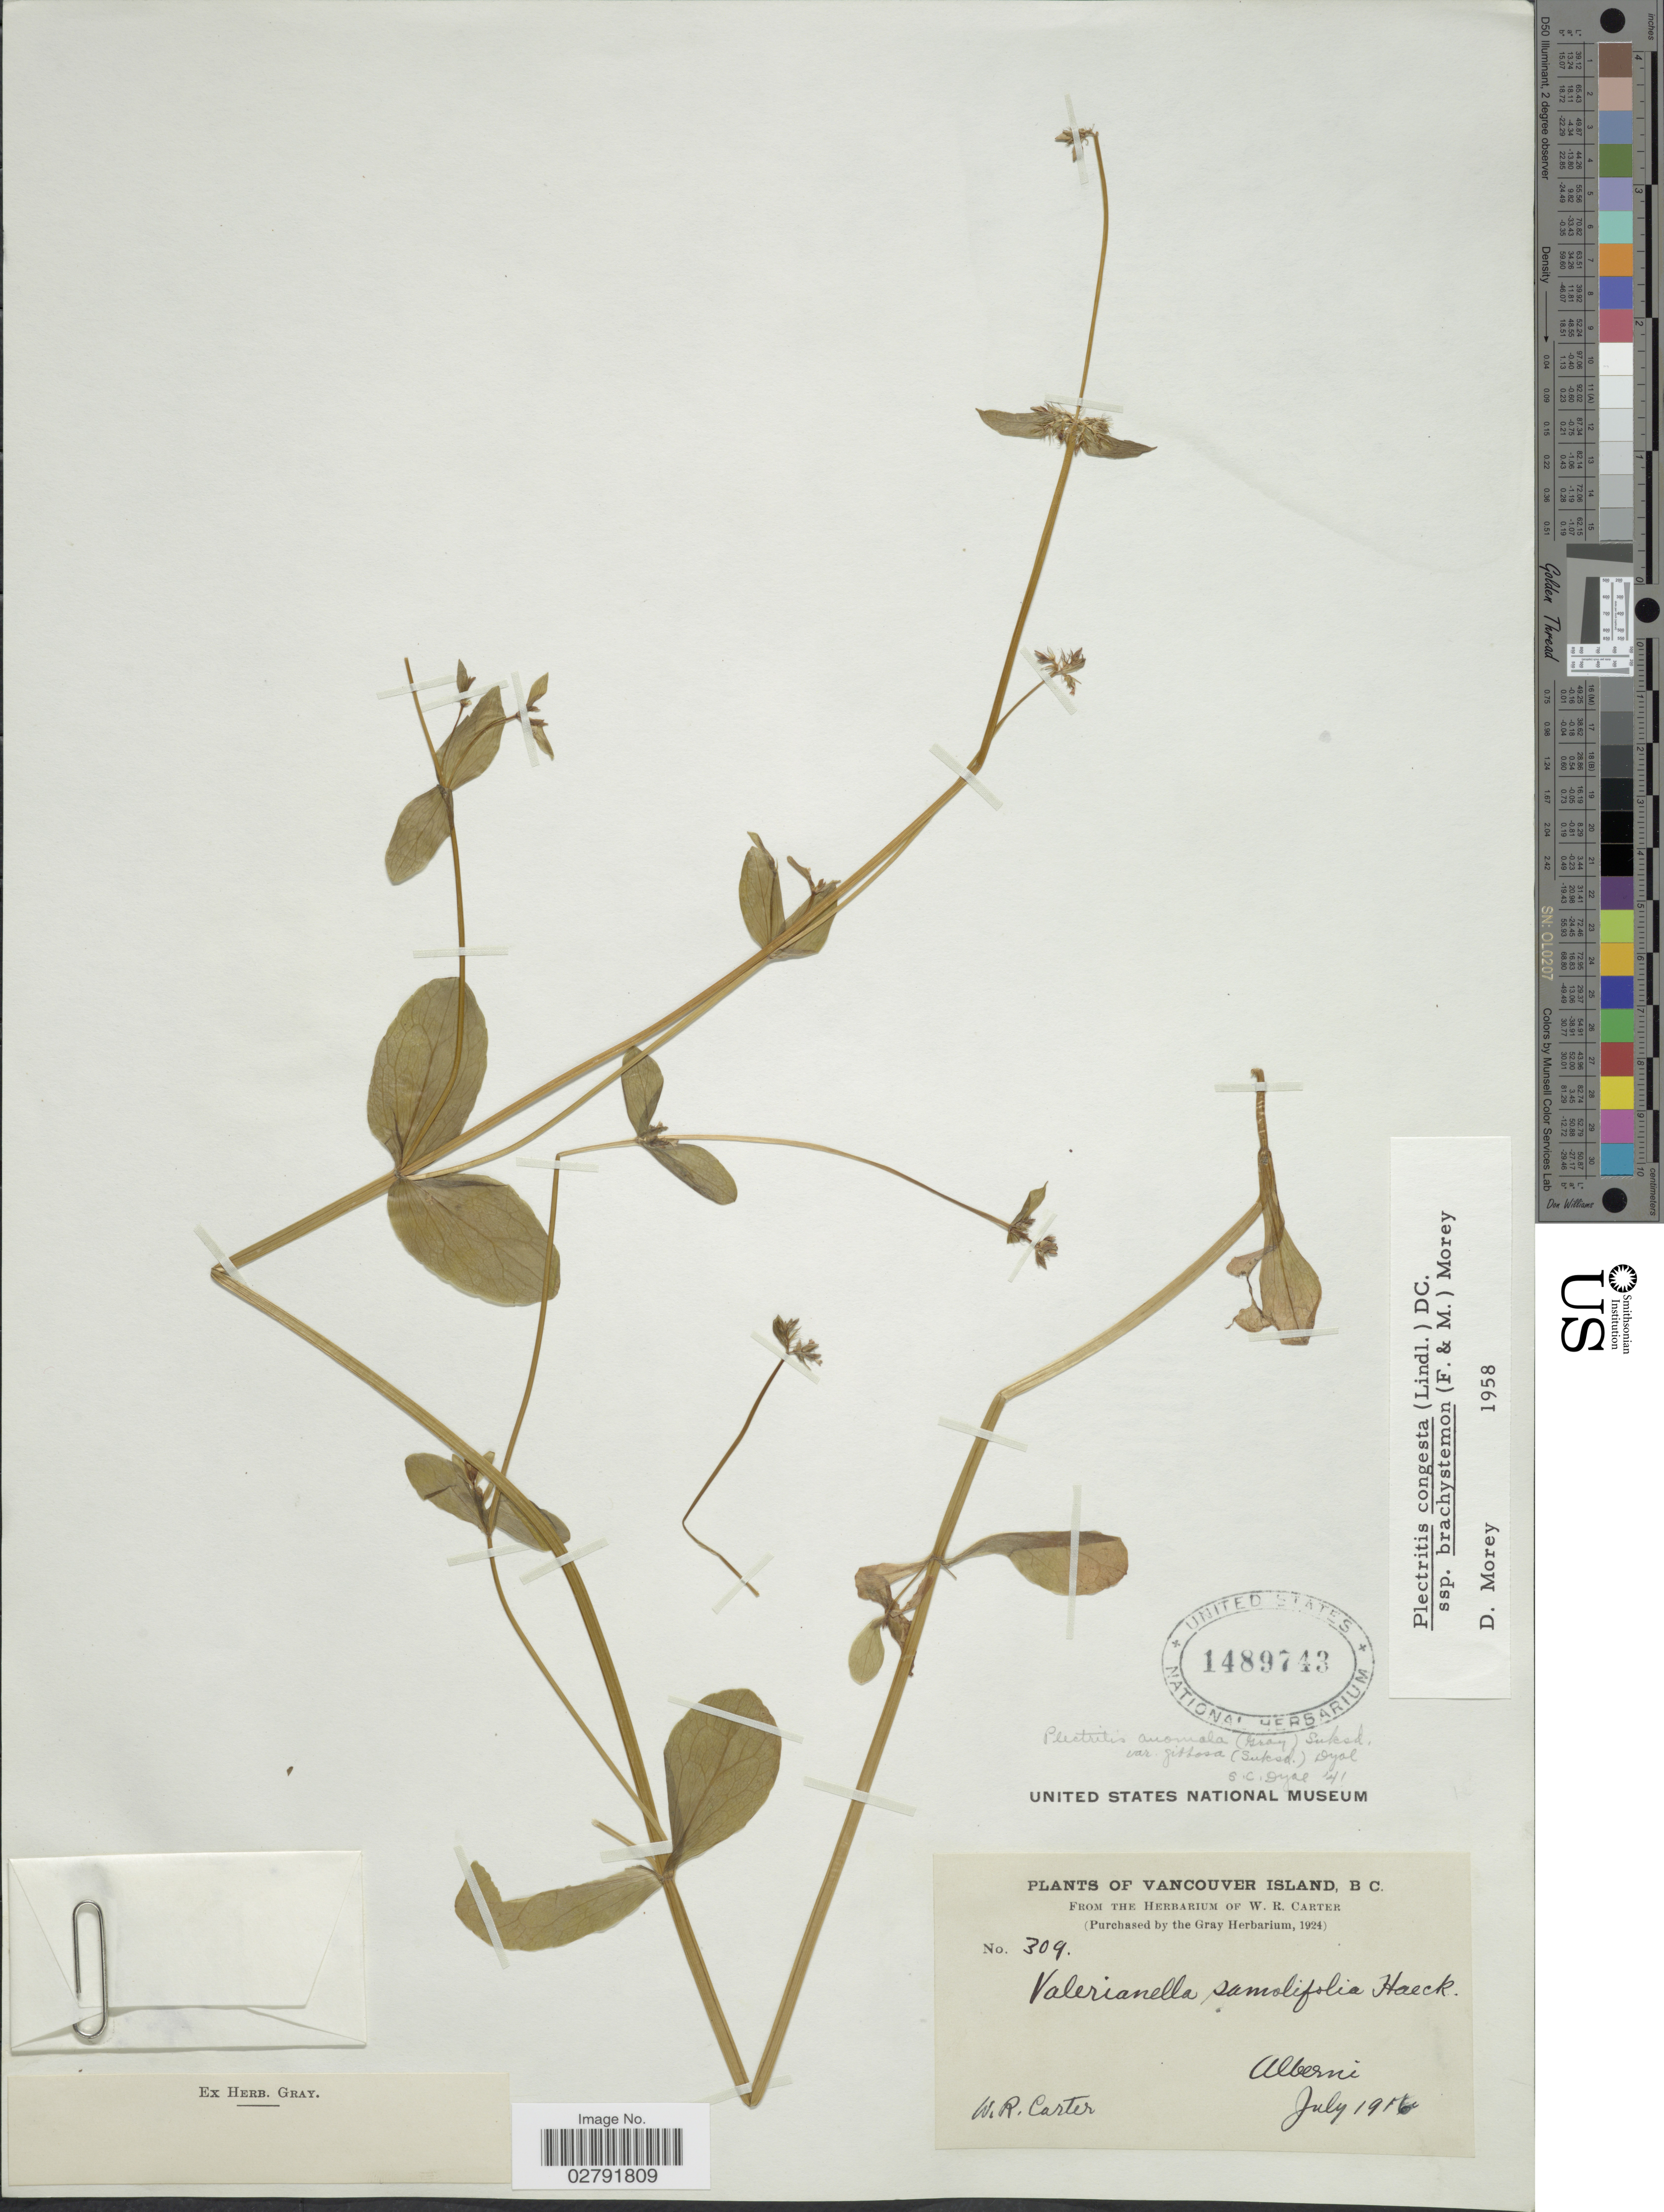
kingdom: Plantae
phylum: Tracheophyta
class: Magnoliopsida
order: Dipsacales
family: Caprifoliaceae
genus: Plectritis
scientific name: Plectritis congesta subsp. brachystemon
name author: (Fisch. & C.A. Mey.) Morey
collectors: W. R. Carter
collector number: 309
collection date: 1916-07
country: Canada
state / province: British Columbia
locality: Vancouver Island. Alberni.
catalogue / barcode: US 1489743